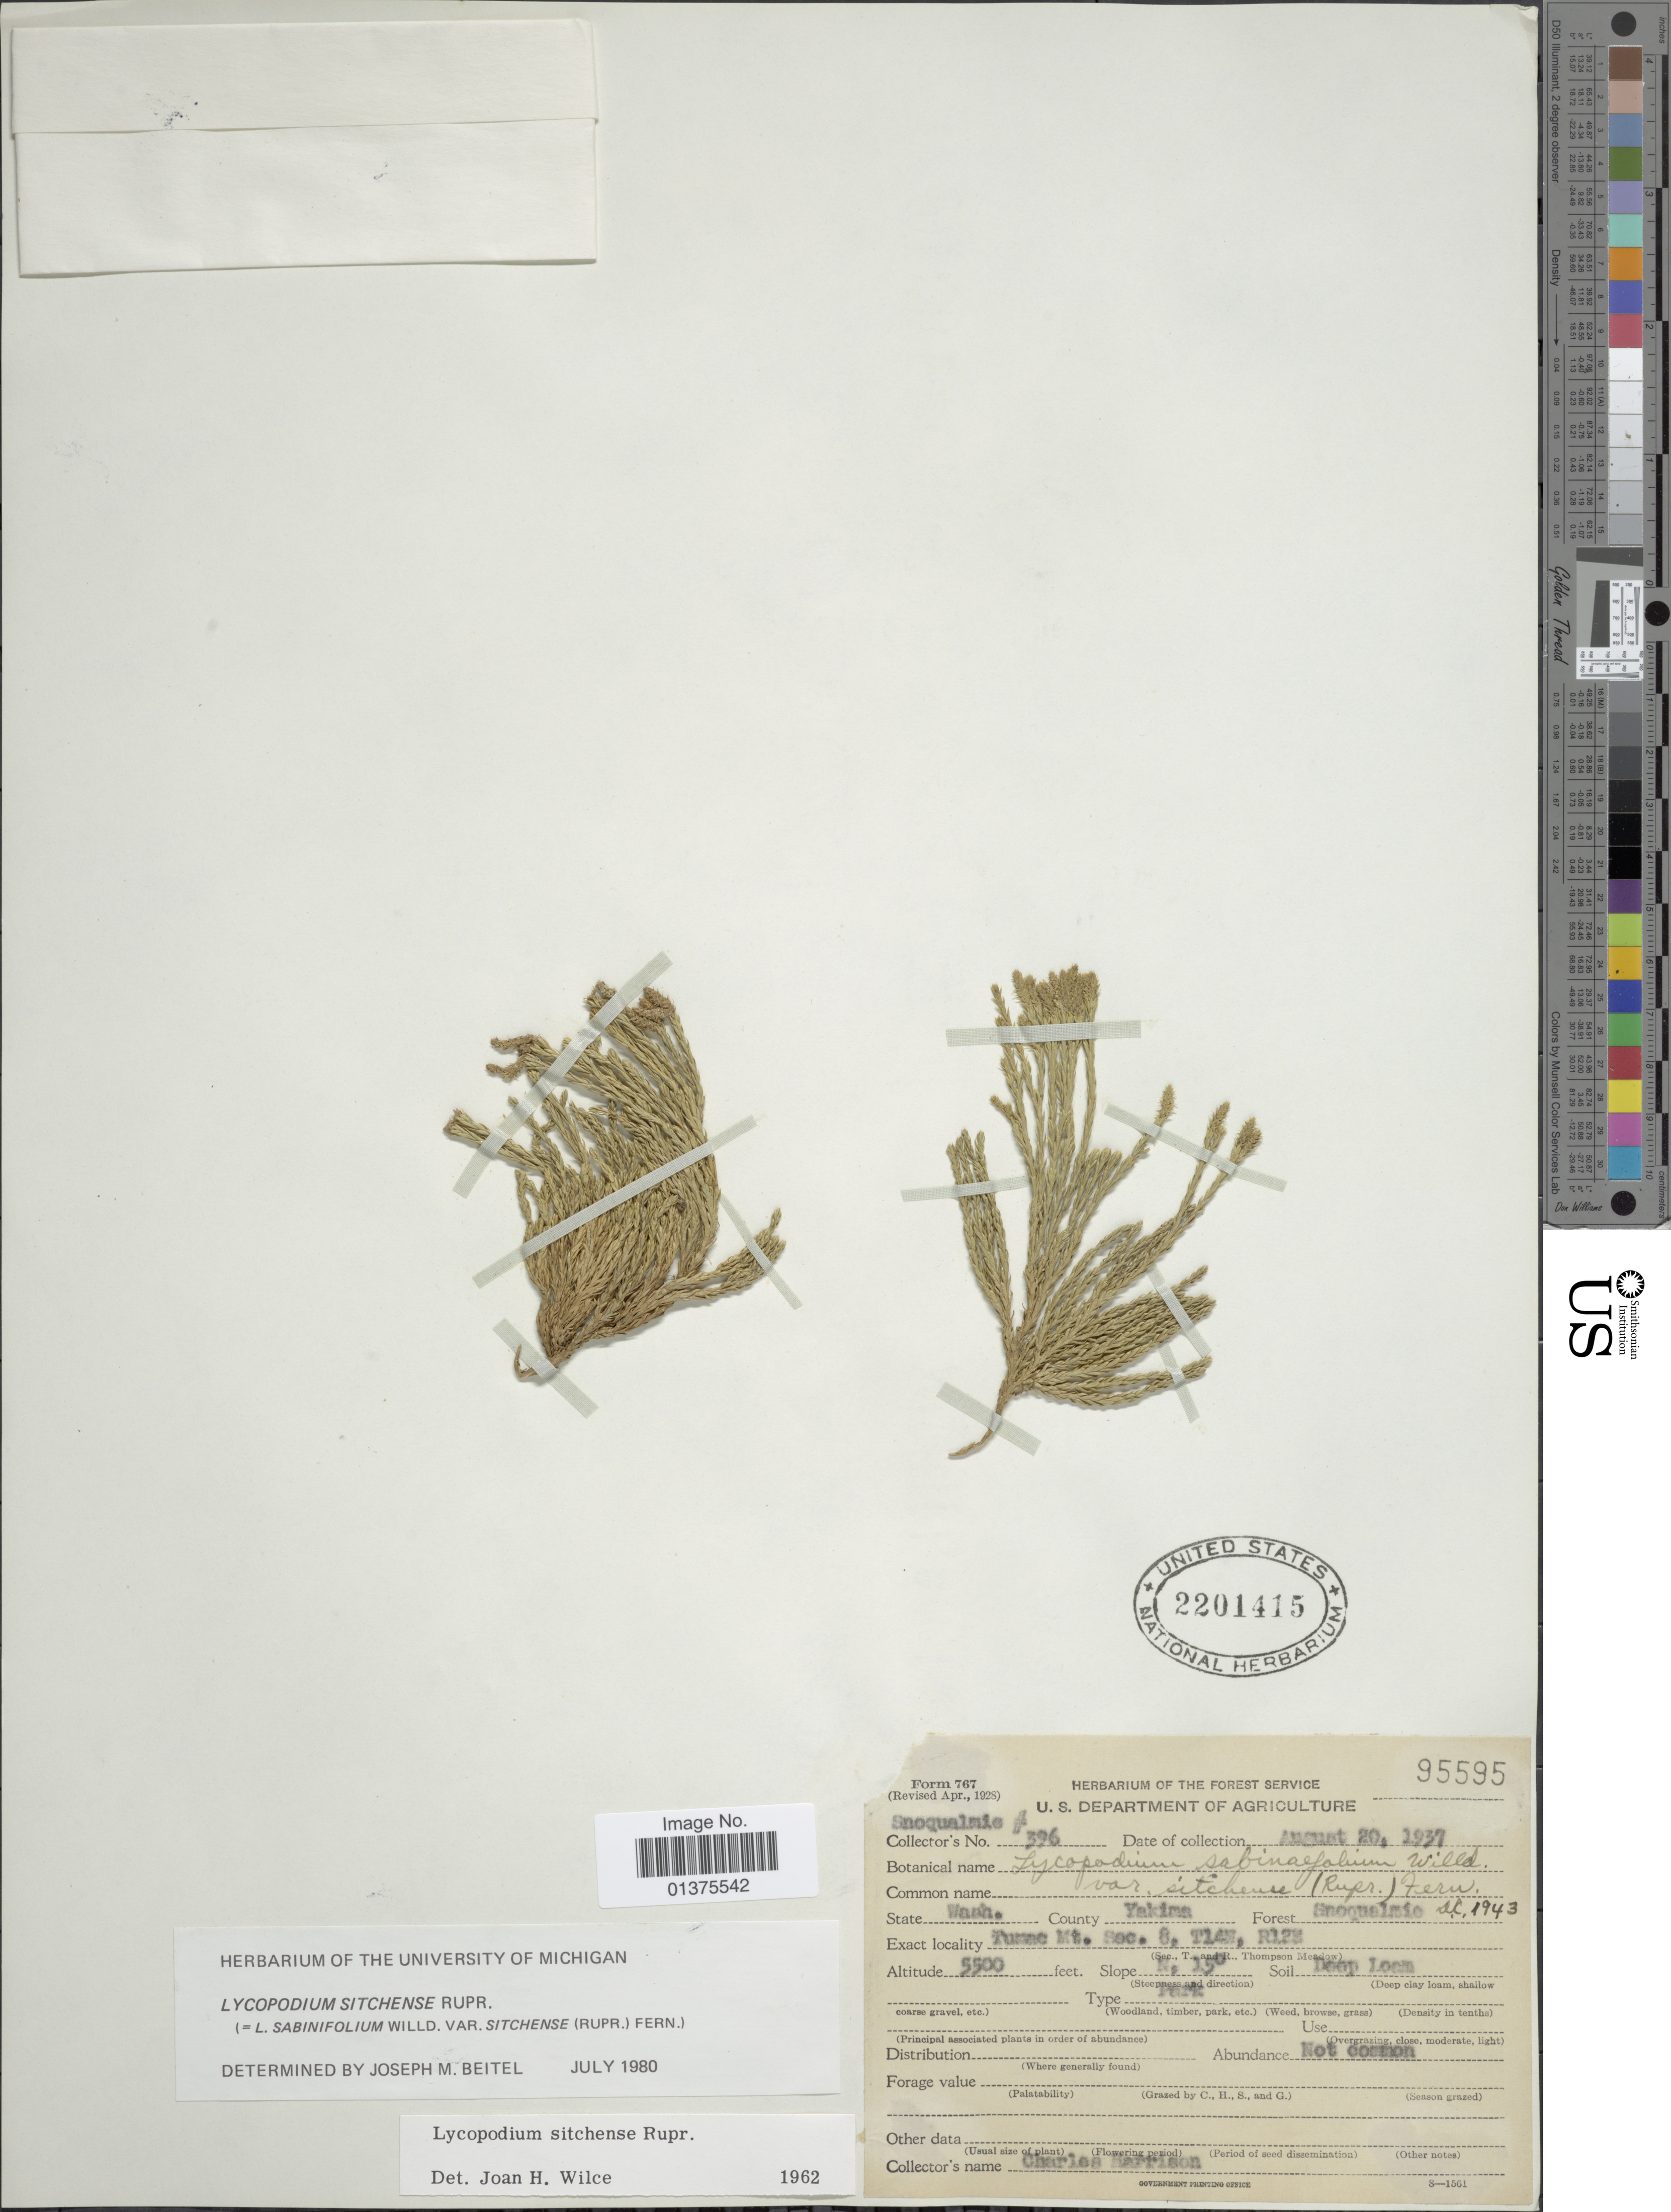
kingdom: Plantae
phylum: Tracheophyta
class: Lycopodiopsida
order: Lycopodiales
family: Lycopodiaceae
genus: Diphasiastrum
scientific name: Diphasiastrum sitchense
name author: (Rupr.) Holub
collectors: C. Harrison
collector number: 396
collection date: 1937-08-20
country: United States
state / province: Washington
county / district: Yakima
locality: County Yakima, Forest Snoqualmie, Tumac Mt. Sec. 8, T14N, R12E.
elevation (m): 1676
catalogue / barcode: US 2201415